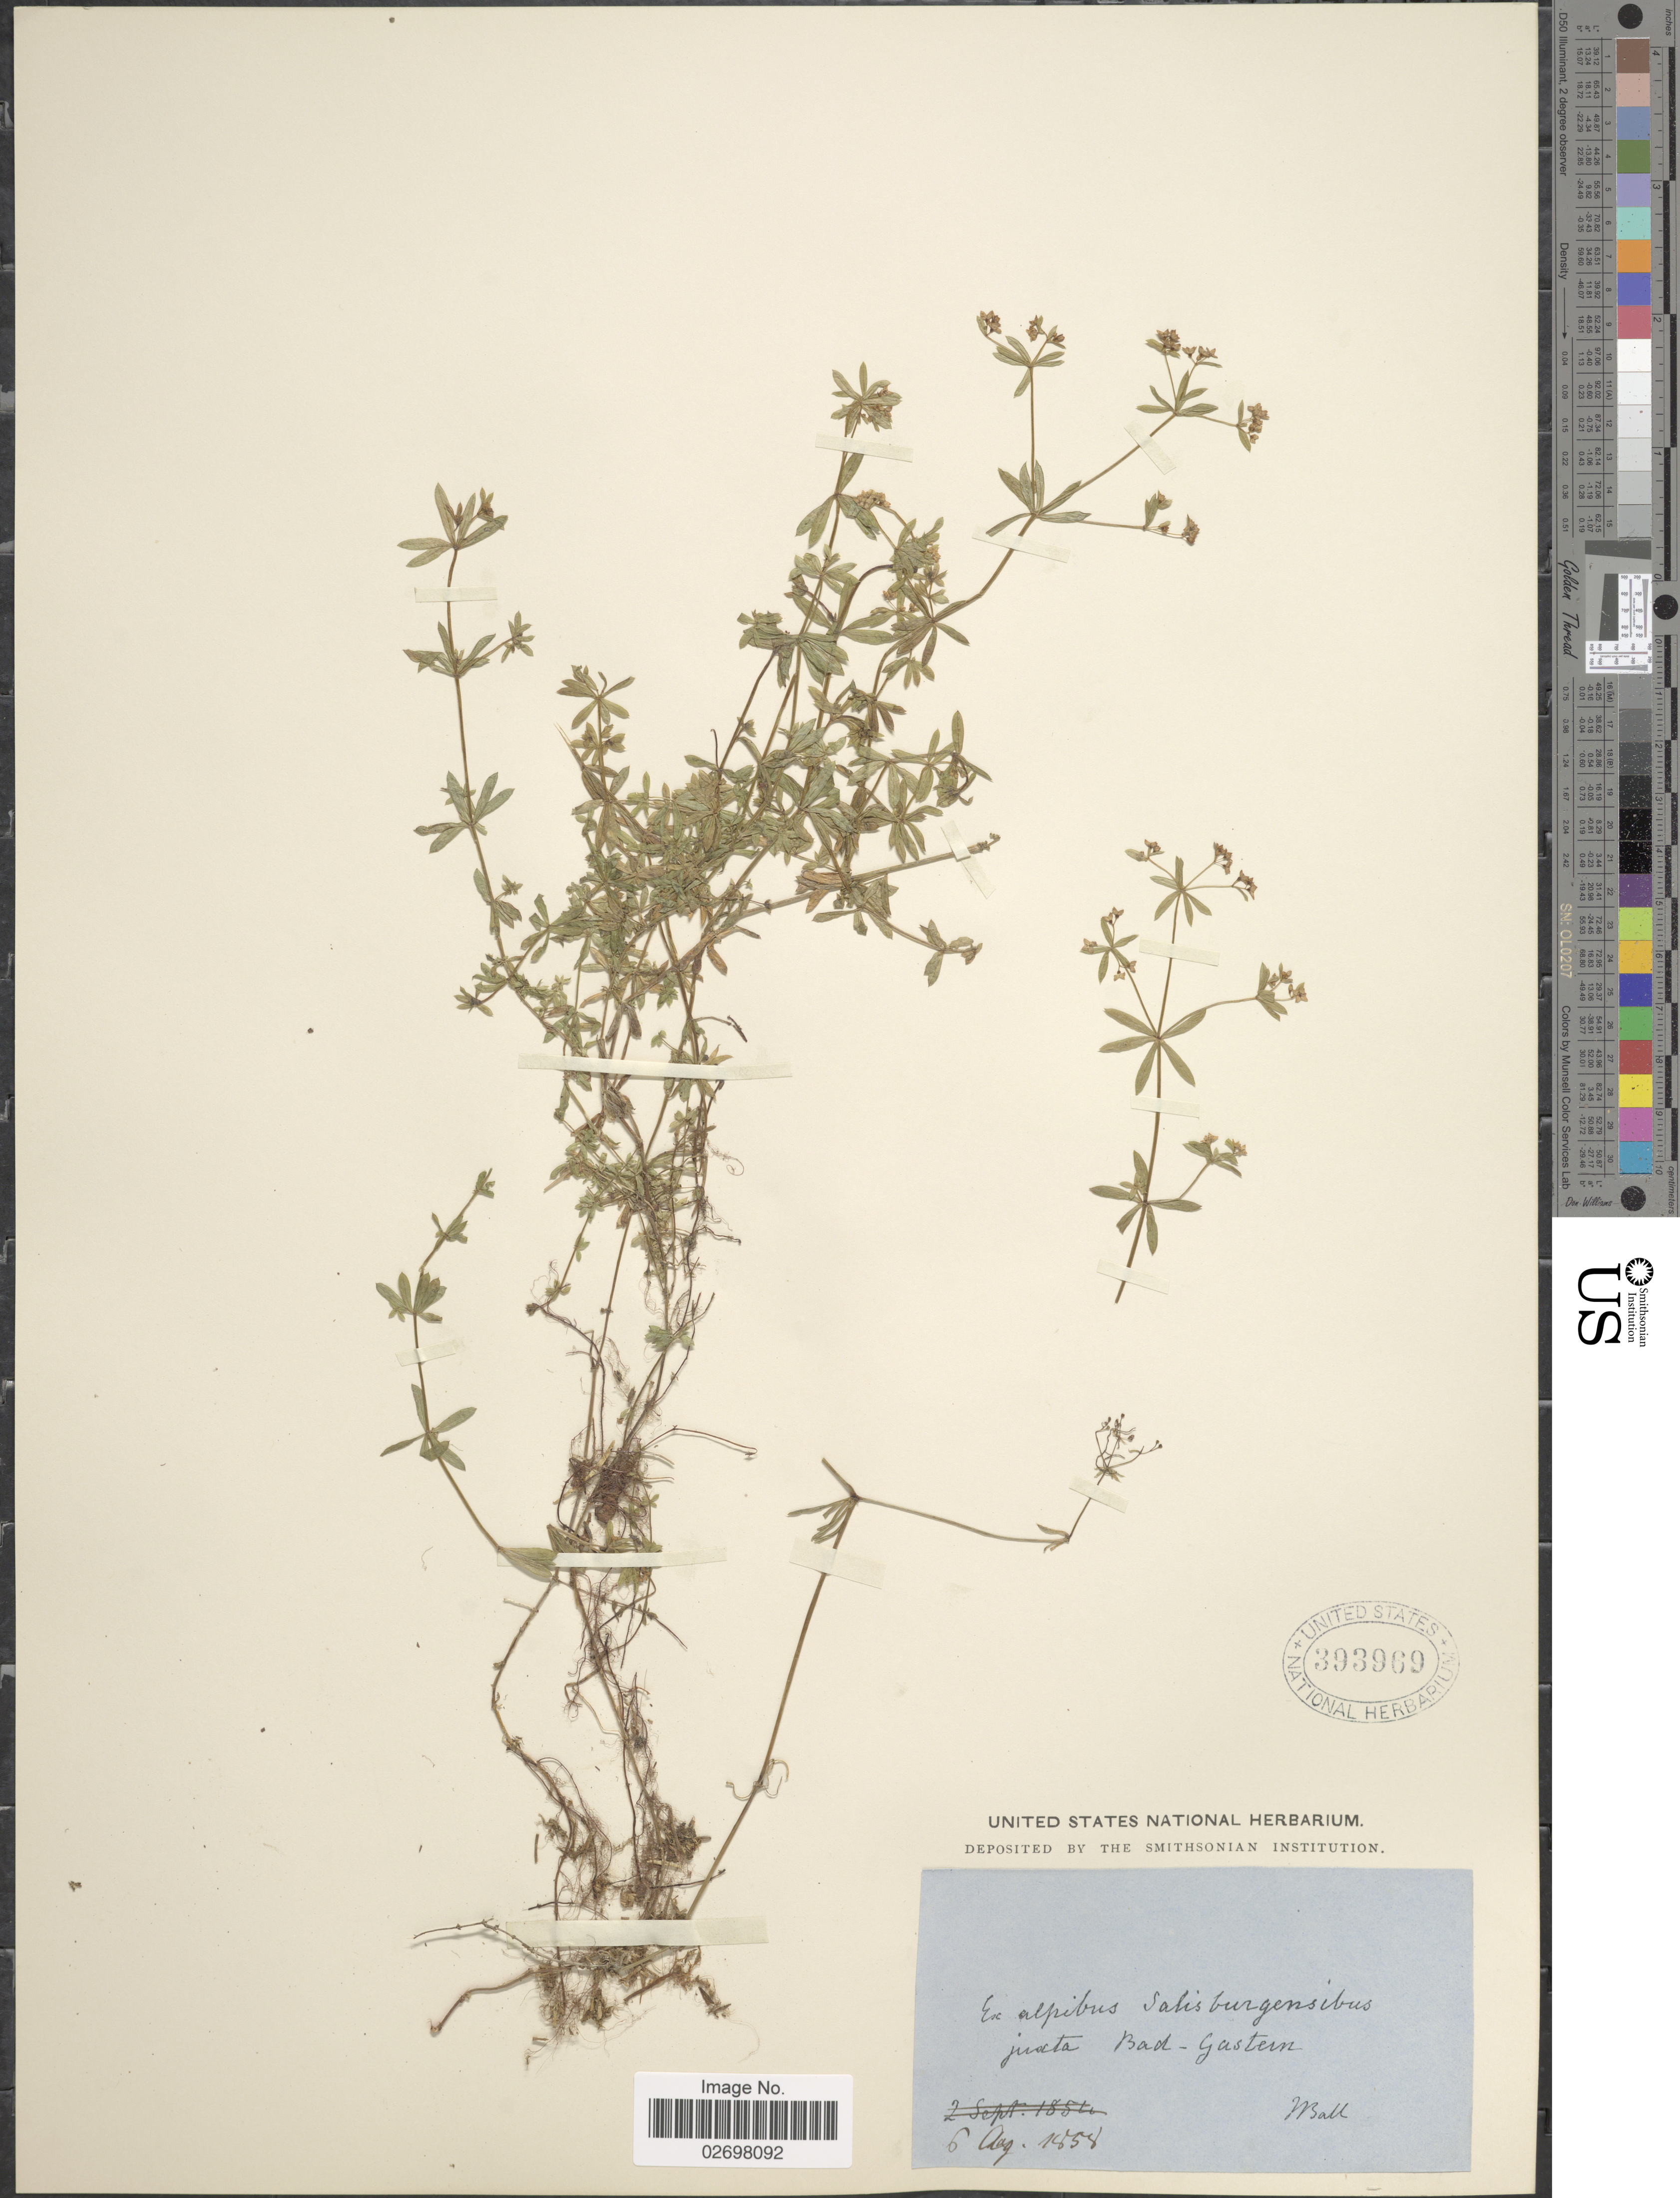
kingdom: Plantae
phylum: Tracheophyta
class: Magnoliopsida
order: Gentianales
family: Rubiaceae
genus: Galium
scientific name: Galium sp.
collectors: J. Ball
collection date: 1858-08-06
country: Austria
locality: Alpibus Salisburgensibus juxta Bad-Gastern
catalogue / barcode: US 393969